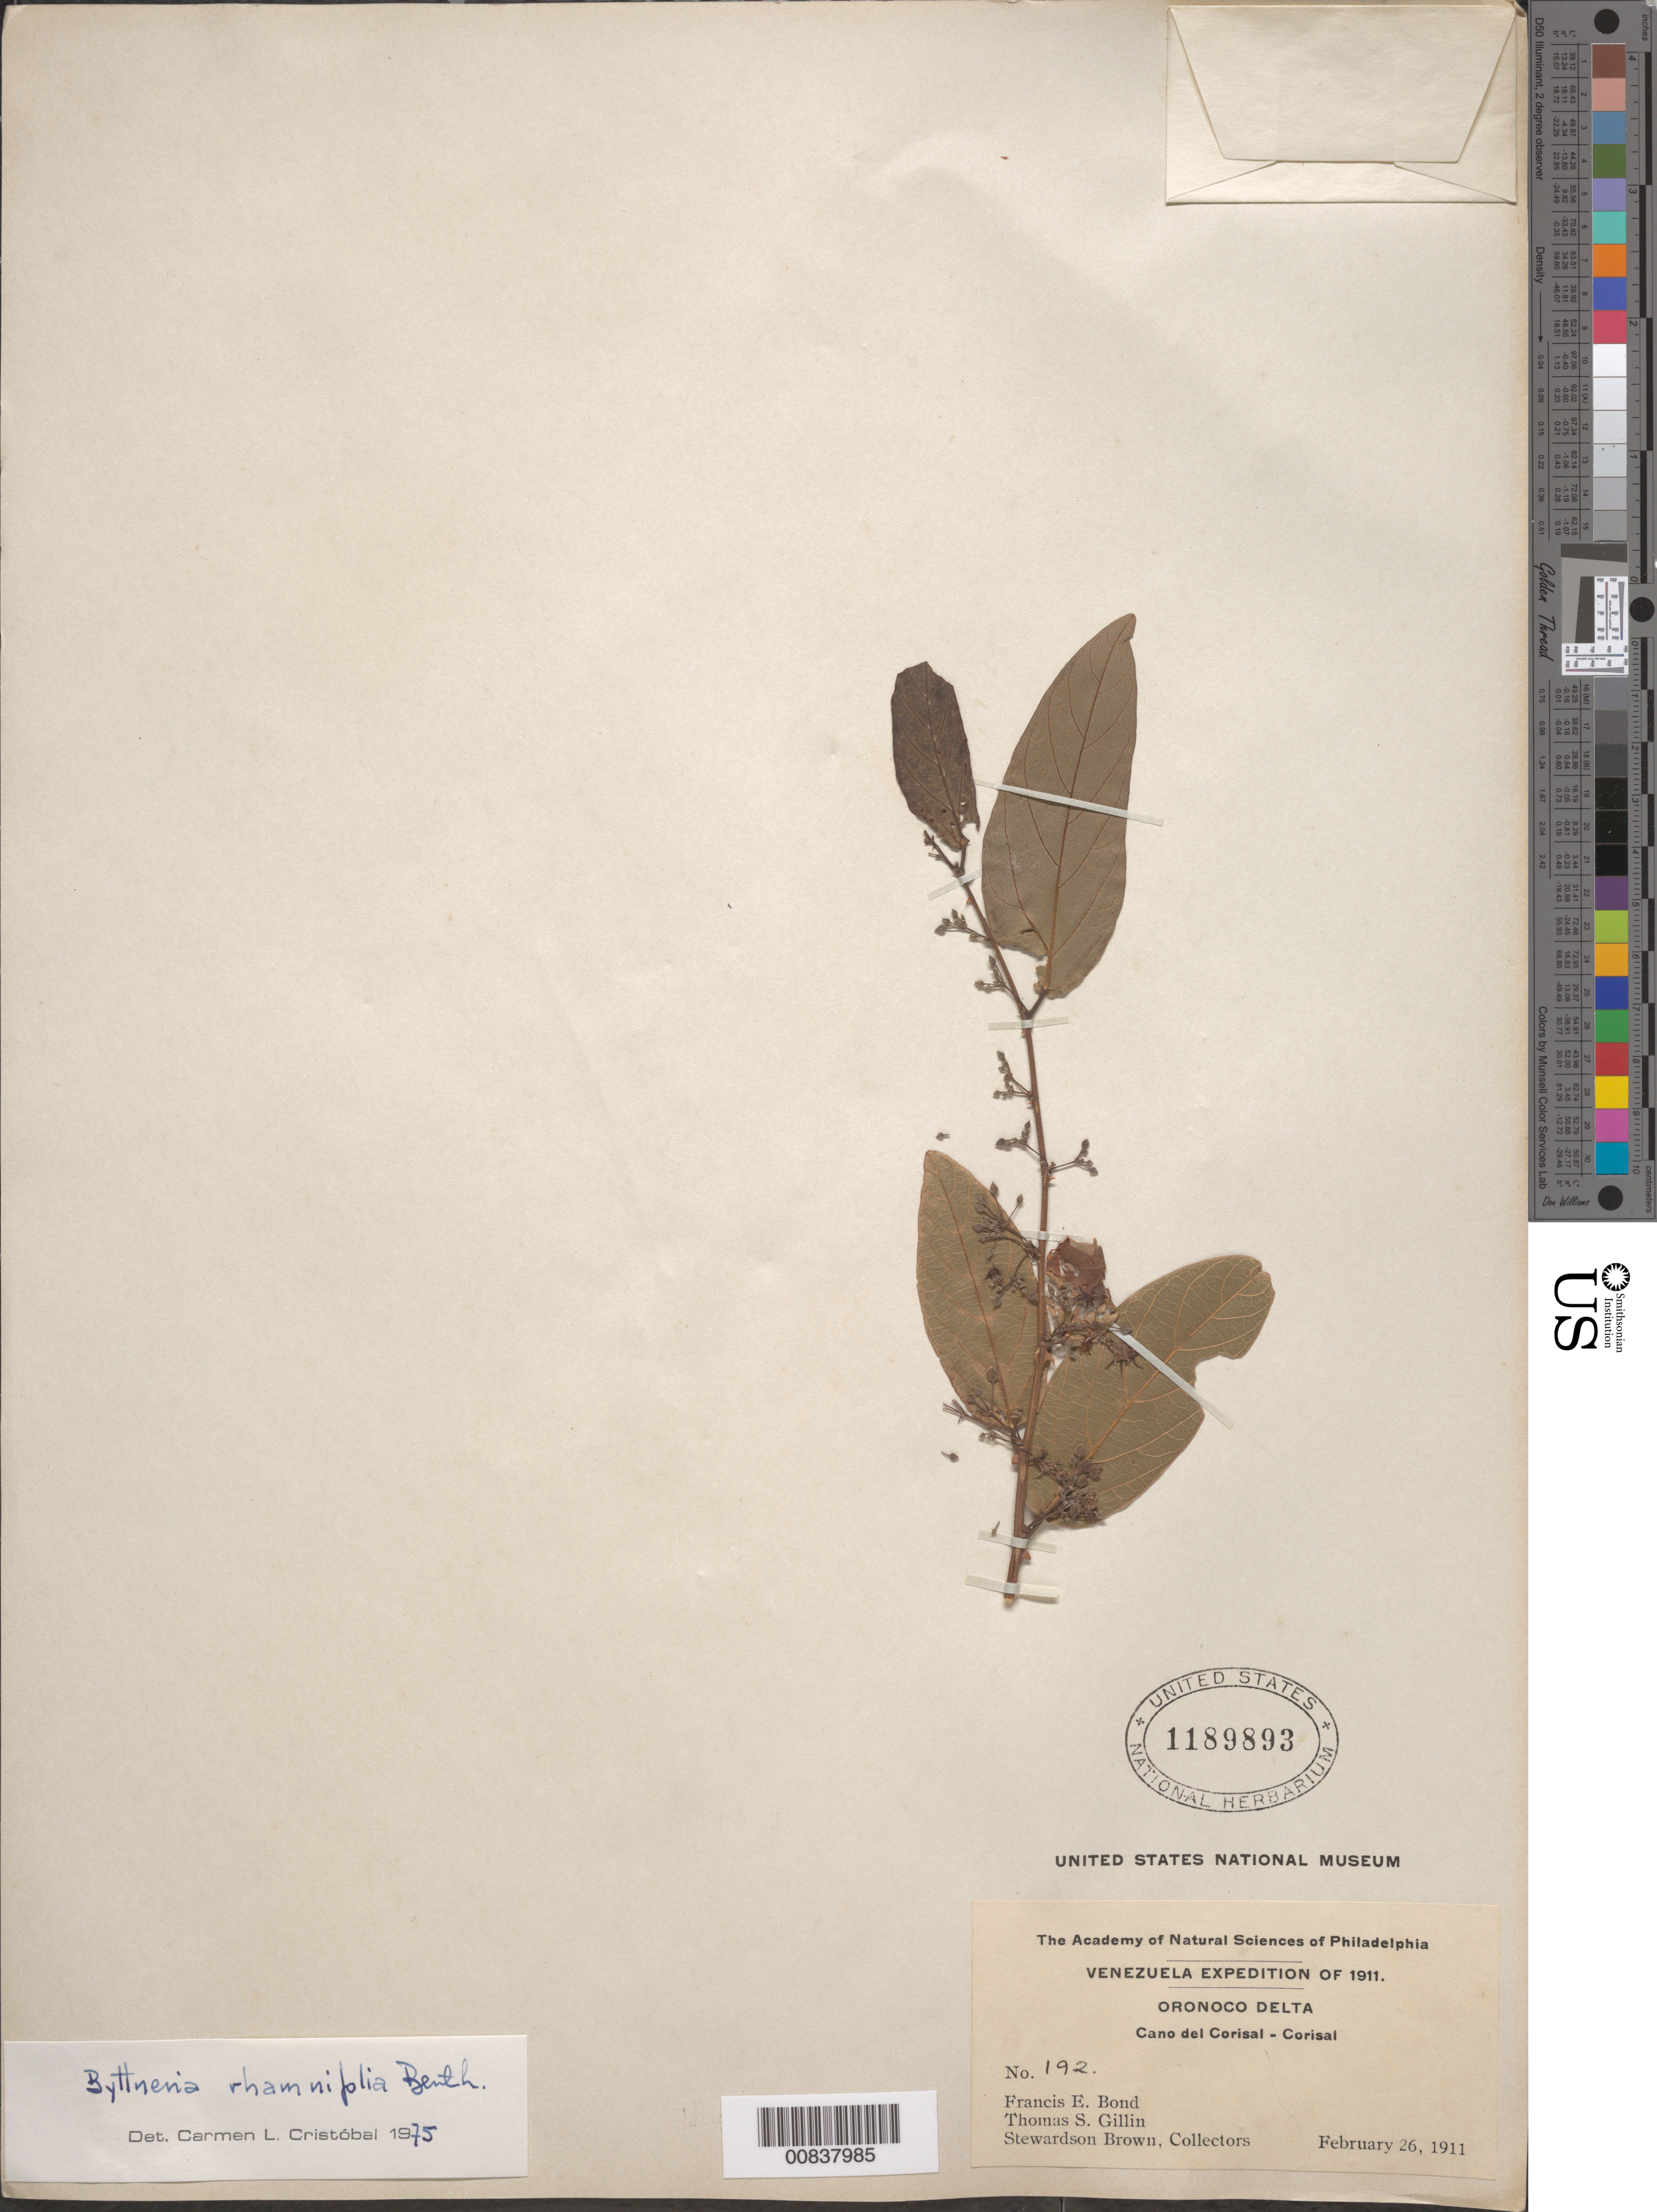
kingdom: Plantae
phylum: Tracheophyta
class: Magnoliopsida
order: Malvales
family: Malvaceae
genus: Byttneria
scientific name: Byttneria rhamnifolia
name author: Benth.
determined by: Cristóbal, C. L.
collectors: F. Bond, T. Gillin & S. Brown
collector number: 192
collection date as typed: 26-28 February 1911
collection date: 1911-02-26/1911-02-28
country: Venezuela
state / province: Monagas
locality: Corozal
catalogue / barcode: US 1189893